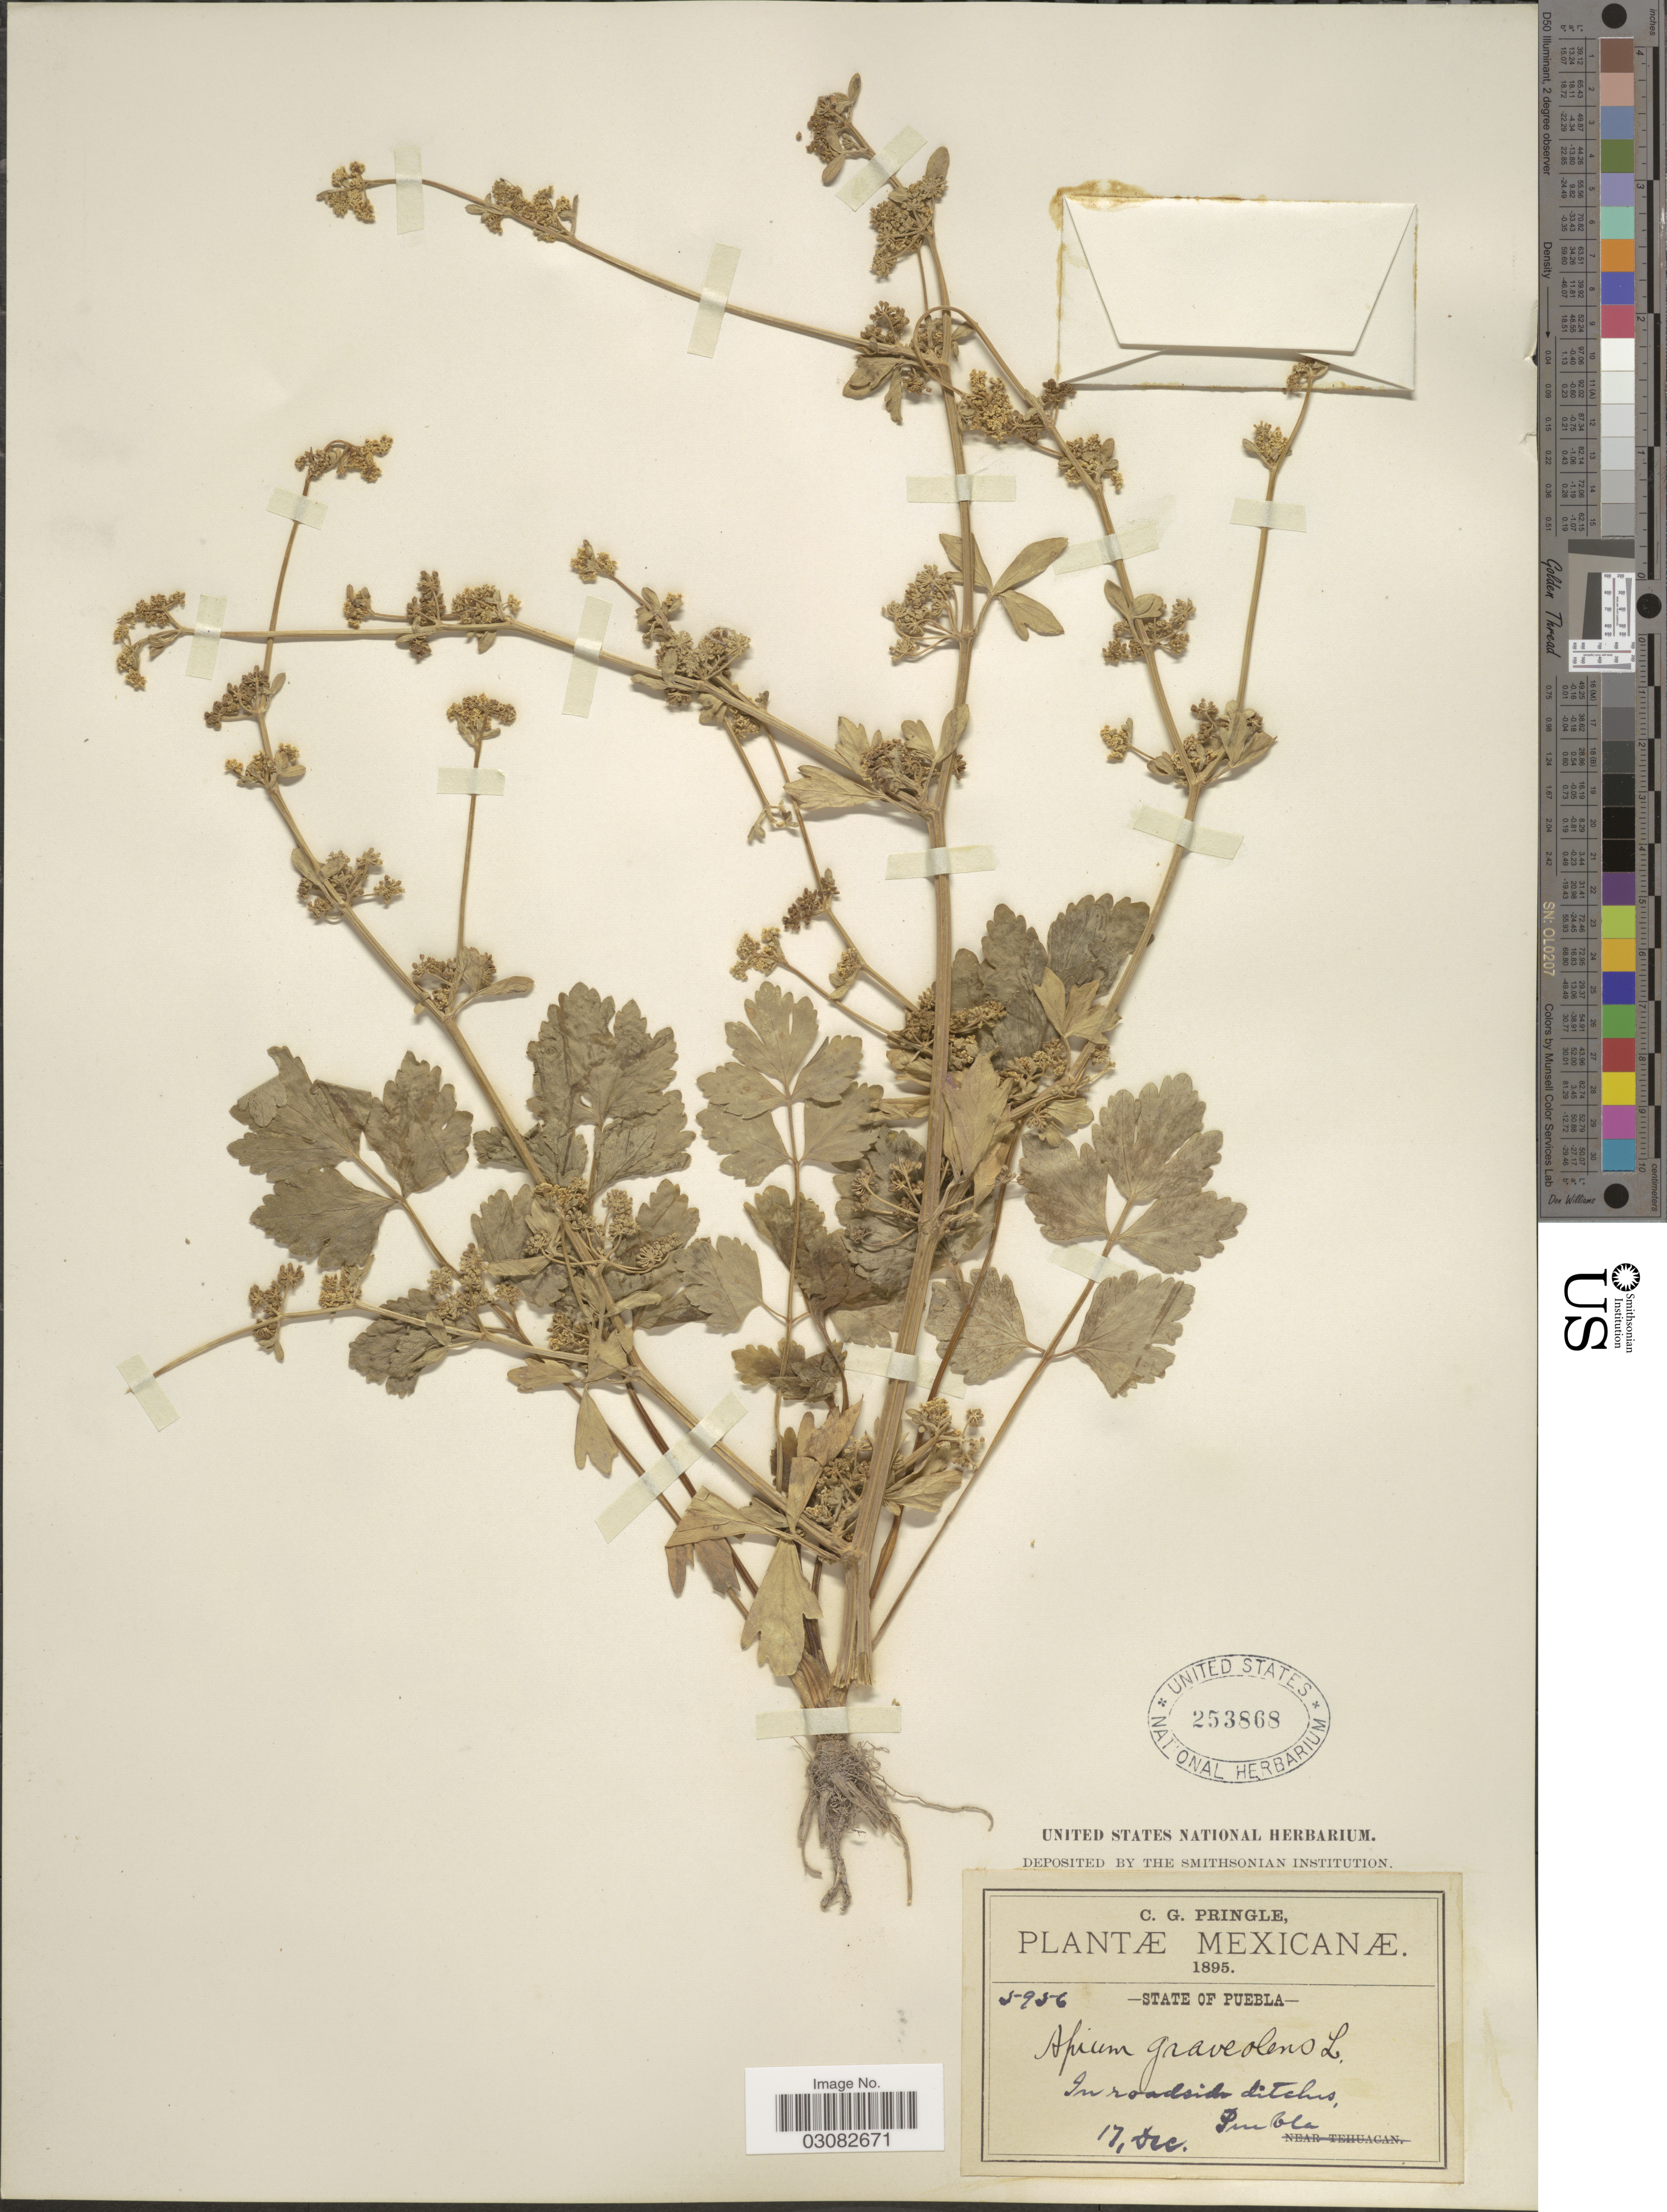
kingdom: Plantae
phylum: Tracheophyta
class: Magnoliopsida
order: Apiales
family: Apiaceae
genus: Apium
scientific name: Apium graveolens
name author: L.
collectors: C. G. Pringle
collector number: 5956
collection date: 1895-12-17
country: Mexico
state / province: Puebla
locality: In roadside ditches, Puebla.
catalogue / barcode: US 253868